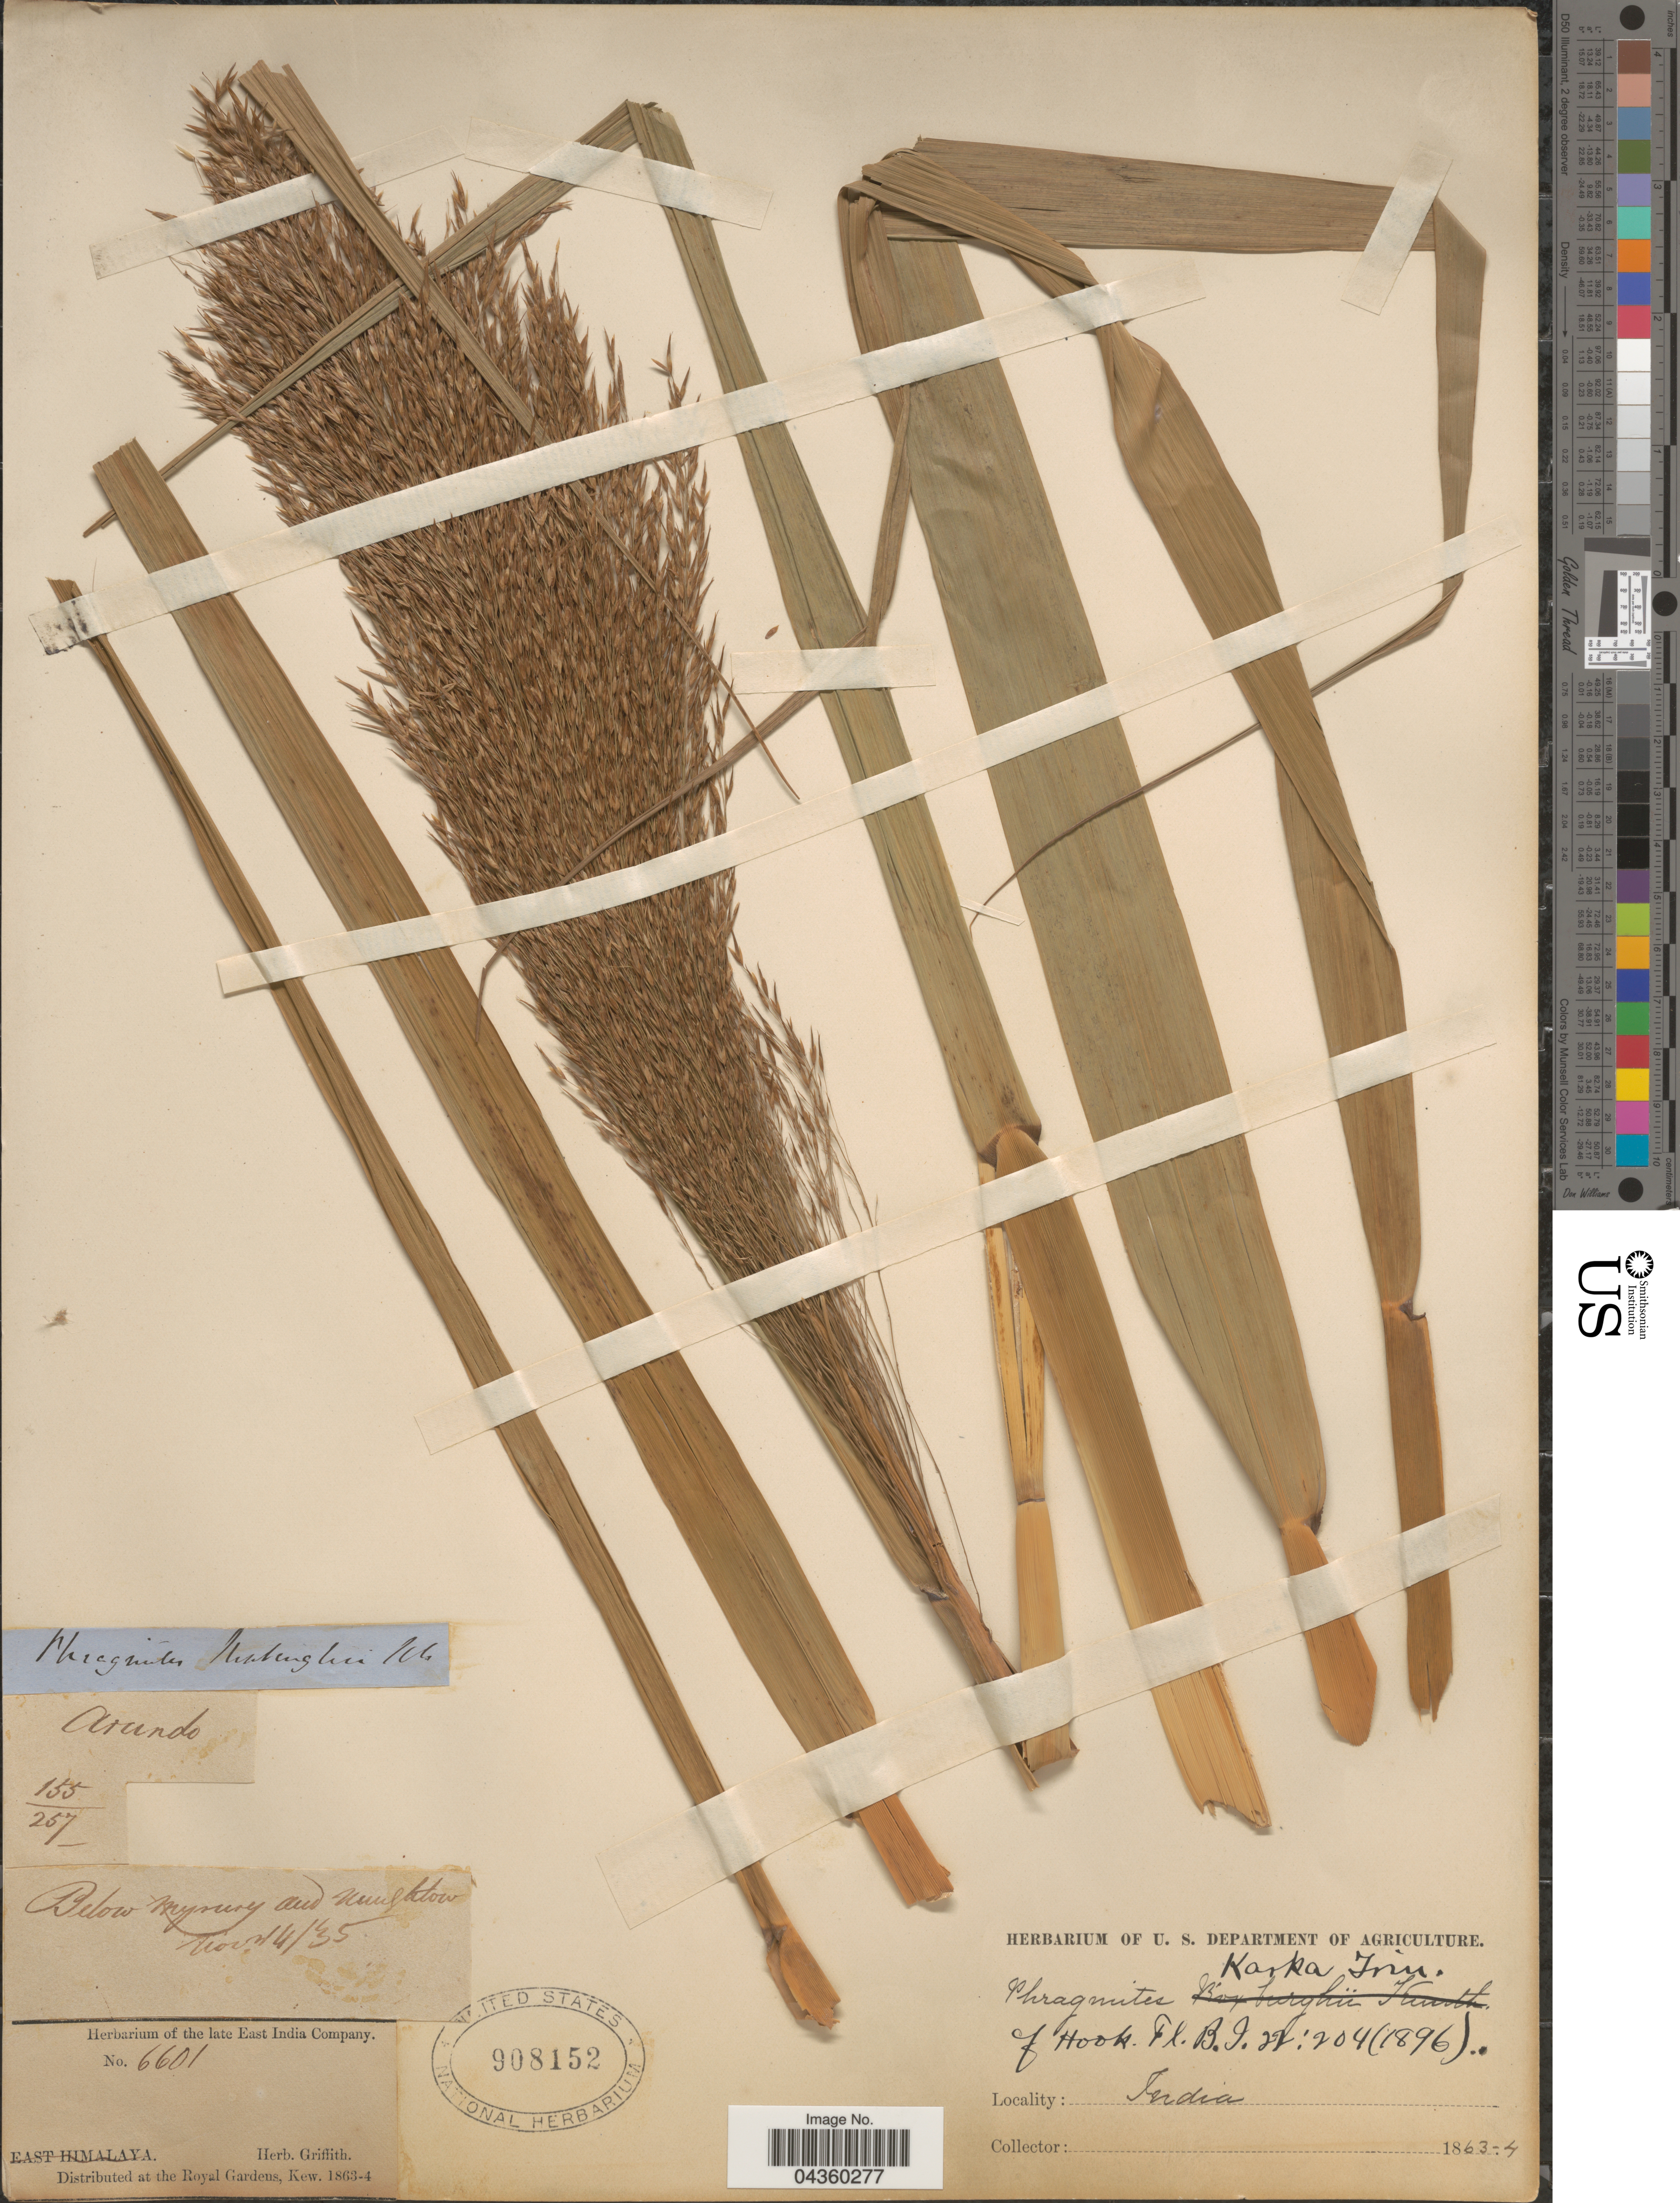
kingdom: Plantae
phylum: Tracheophyta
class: Liliopsida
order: Poales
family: Poaceae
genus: Phragmites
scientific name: Phragmites karka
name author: (Retz.) Trin. ex Steud.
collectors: ex herb. Griffith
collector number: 6601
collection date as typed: Transcribed d/m/y: 14/11/35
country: India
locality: Below Myrung and [illegible text]tow.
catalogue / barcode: US 908152